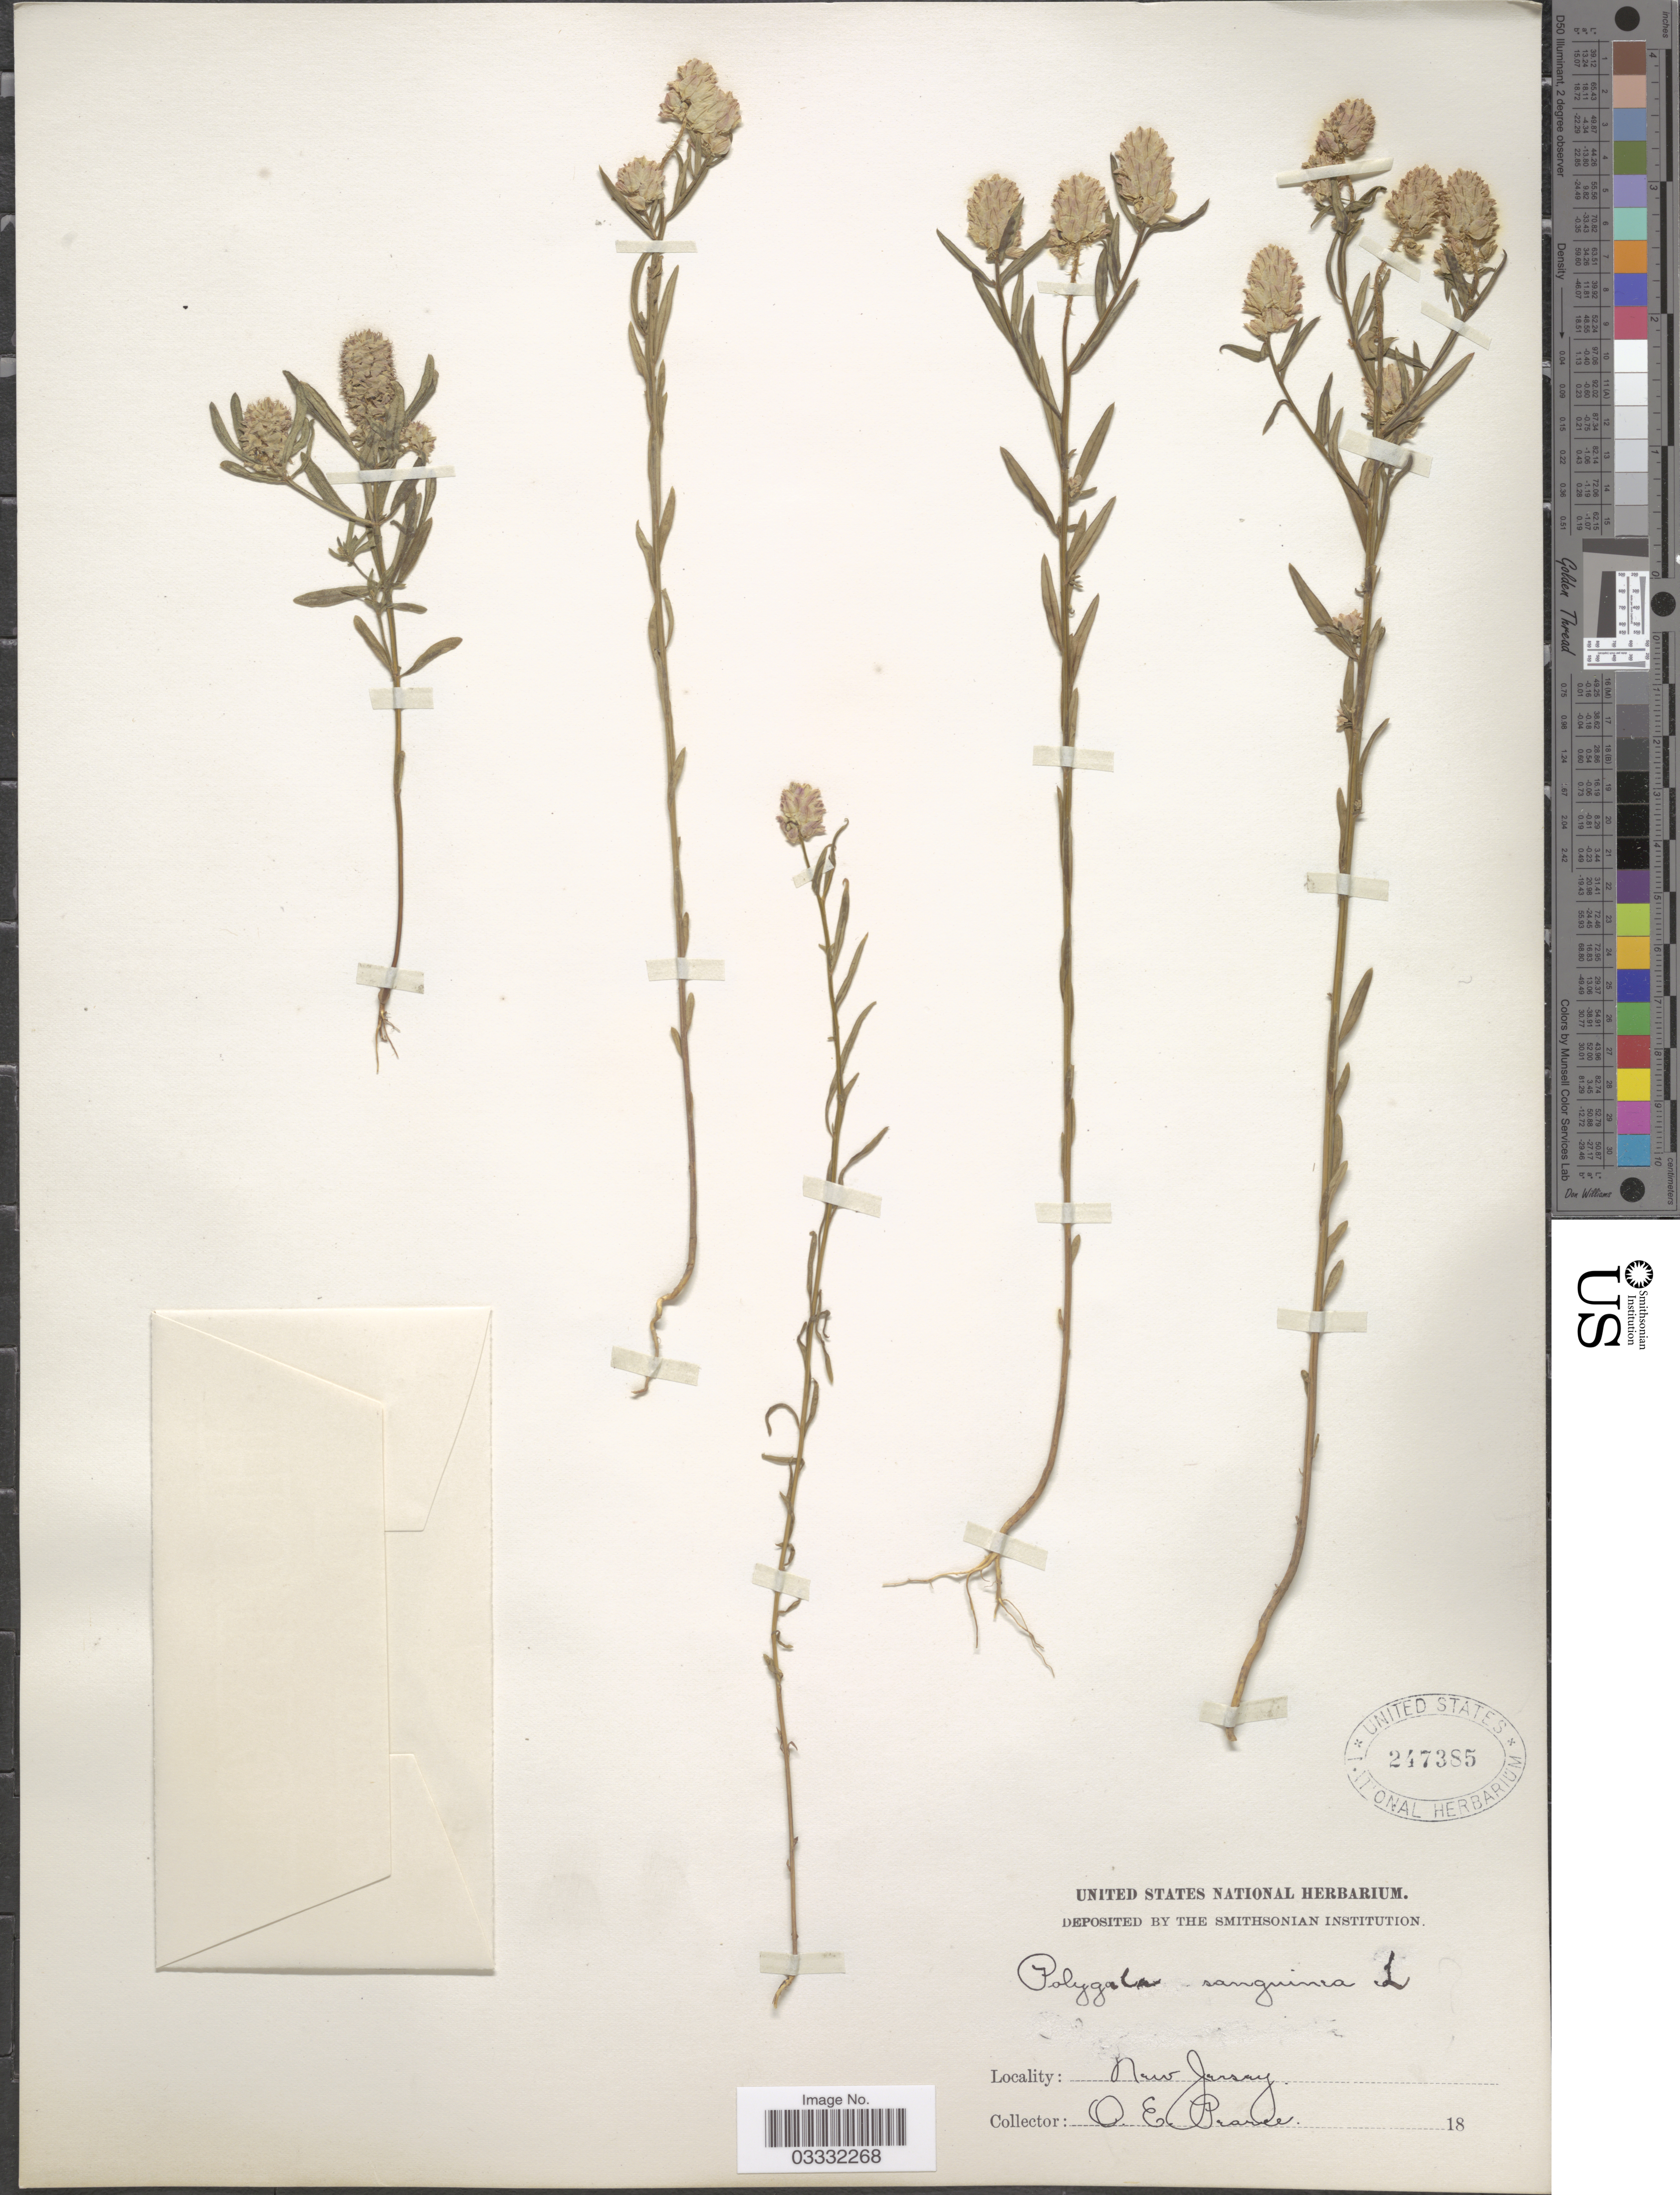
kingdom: Plantae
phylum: Tracheophyta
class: Magnoliopsida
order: Fabales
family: Polygalaceae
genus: Polygala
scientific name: Polygala sanguinea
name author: L.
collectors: O. E. Pearce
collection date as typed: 18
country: United States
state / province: New Jersey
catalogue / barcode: US 247385